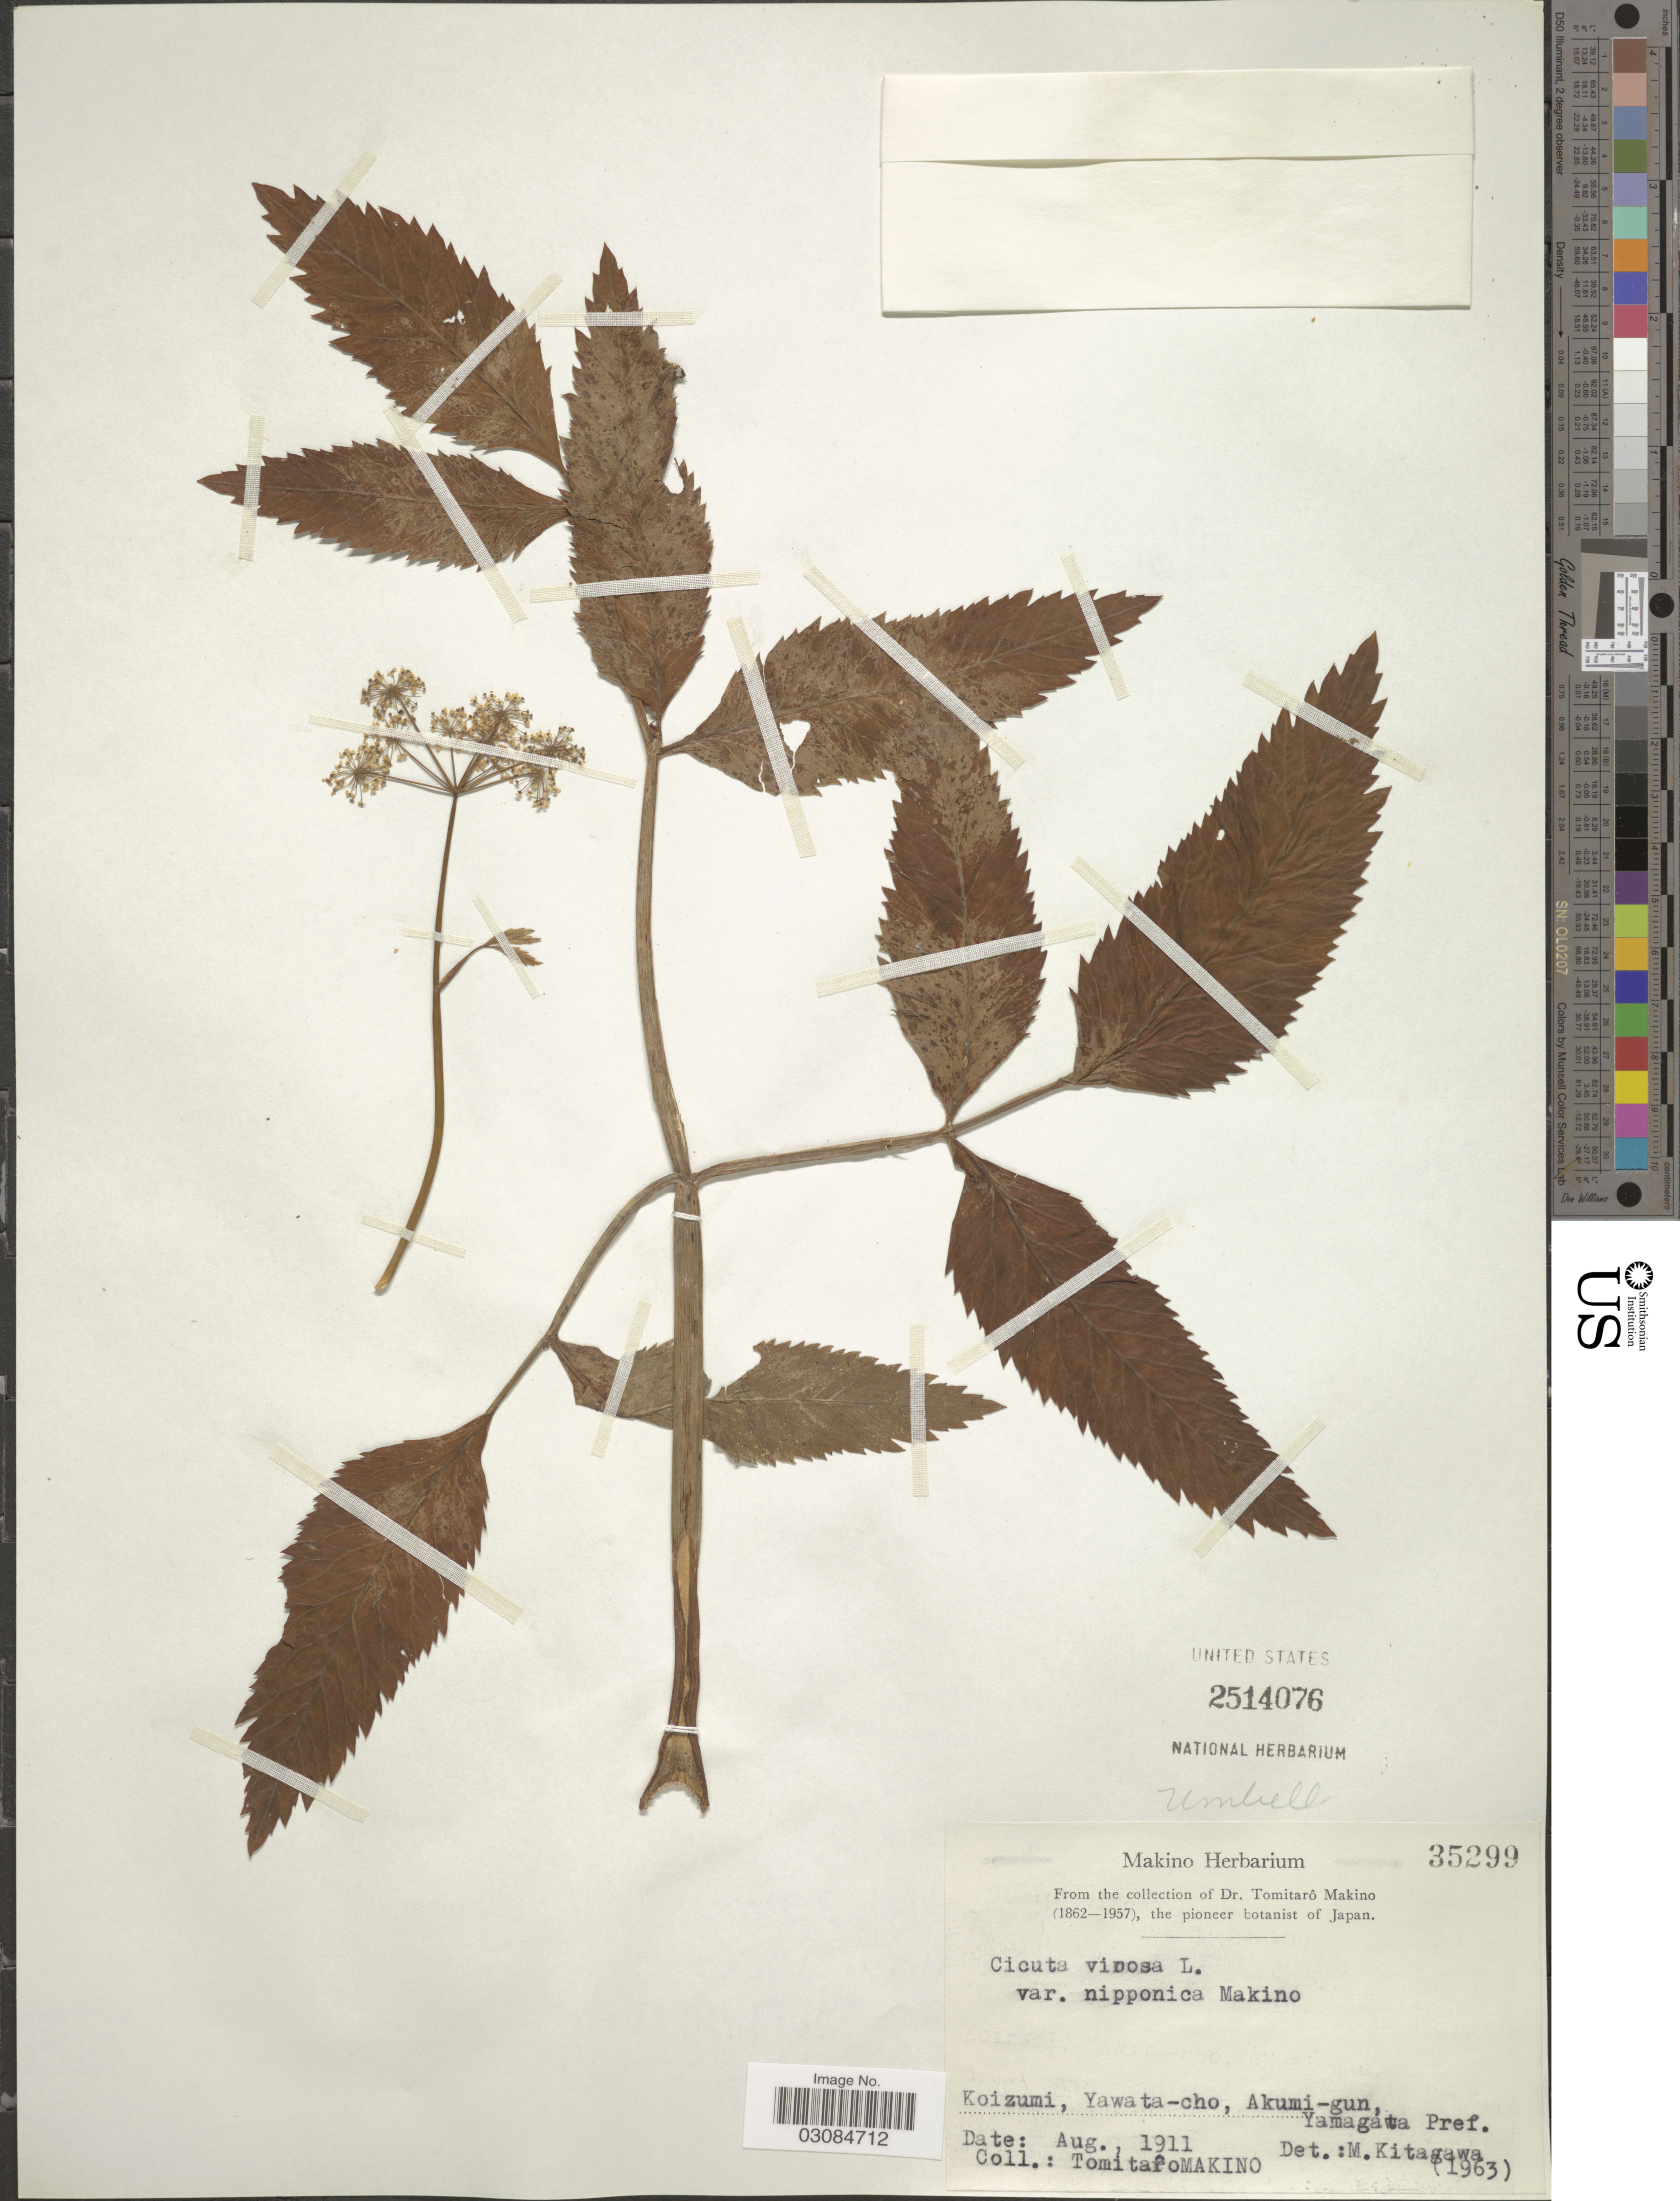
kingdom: Plantae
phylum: Tracheophyta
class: Magnoliopsida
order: Apiales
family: Apiaceae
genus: Cicuta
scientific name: Cicuta virosa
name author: L.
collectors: T. Makino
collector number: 35299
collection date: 1911-08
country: Japan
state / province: Yamagata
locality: Koizumi, Yawata-cho, Akumi-gun, Yamagata Pref.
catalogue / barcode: US 2514076